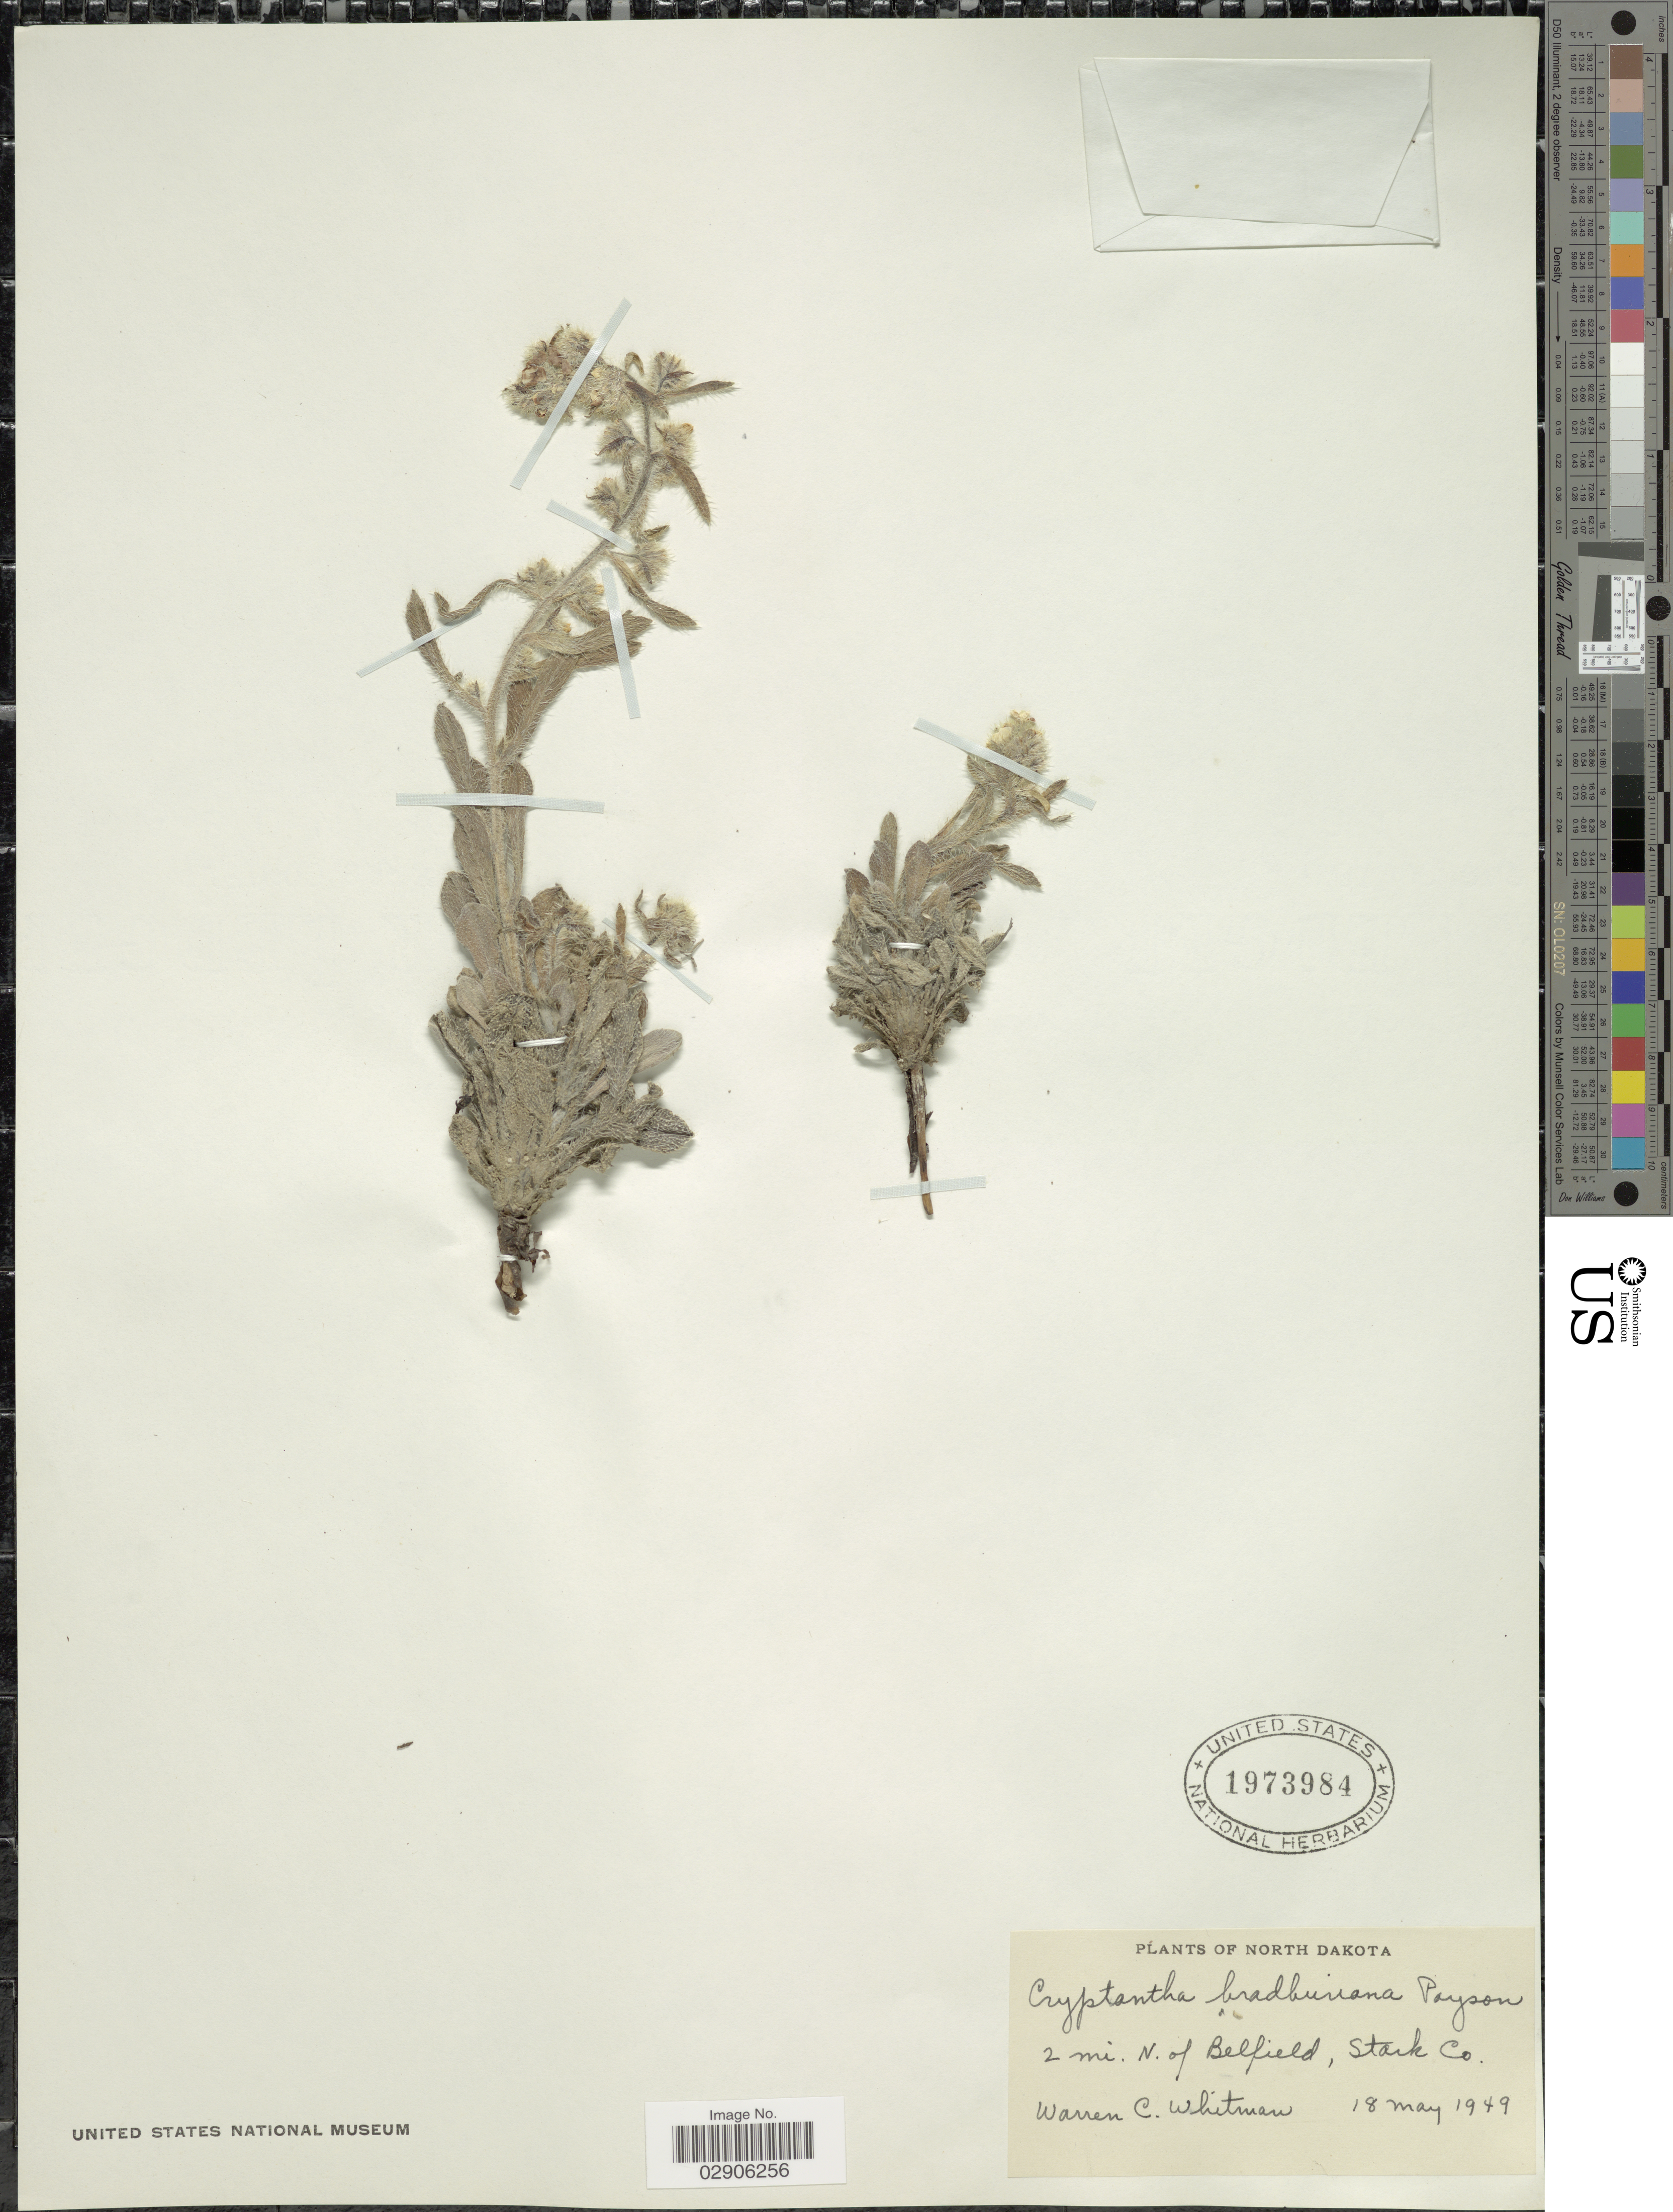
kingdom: Plantae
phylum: Tracheophyta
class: Magnoliopsida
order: Boraginales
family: Boraginaceae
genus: Cryptantha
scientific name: Cryptantha bradburiana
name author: Payson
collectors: W. Whitman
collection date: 1949-05-18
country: United States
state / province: North Dakota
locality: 2 mi. N. of Belfield, Stark Co.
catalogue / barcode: US 1973984